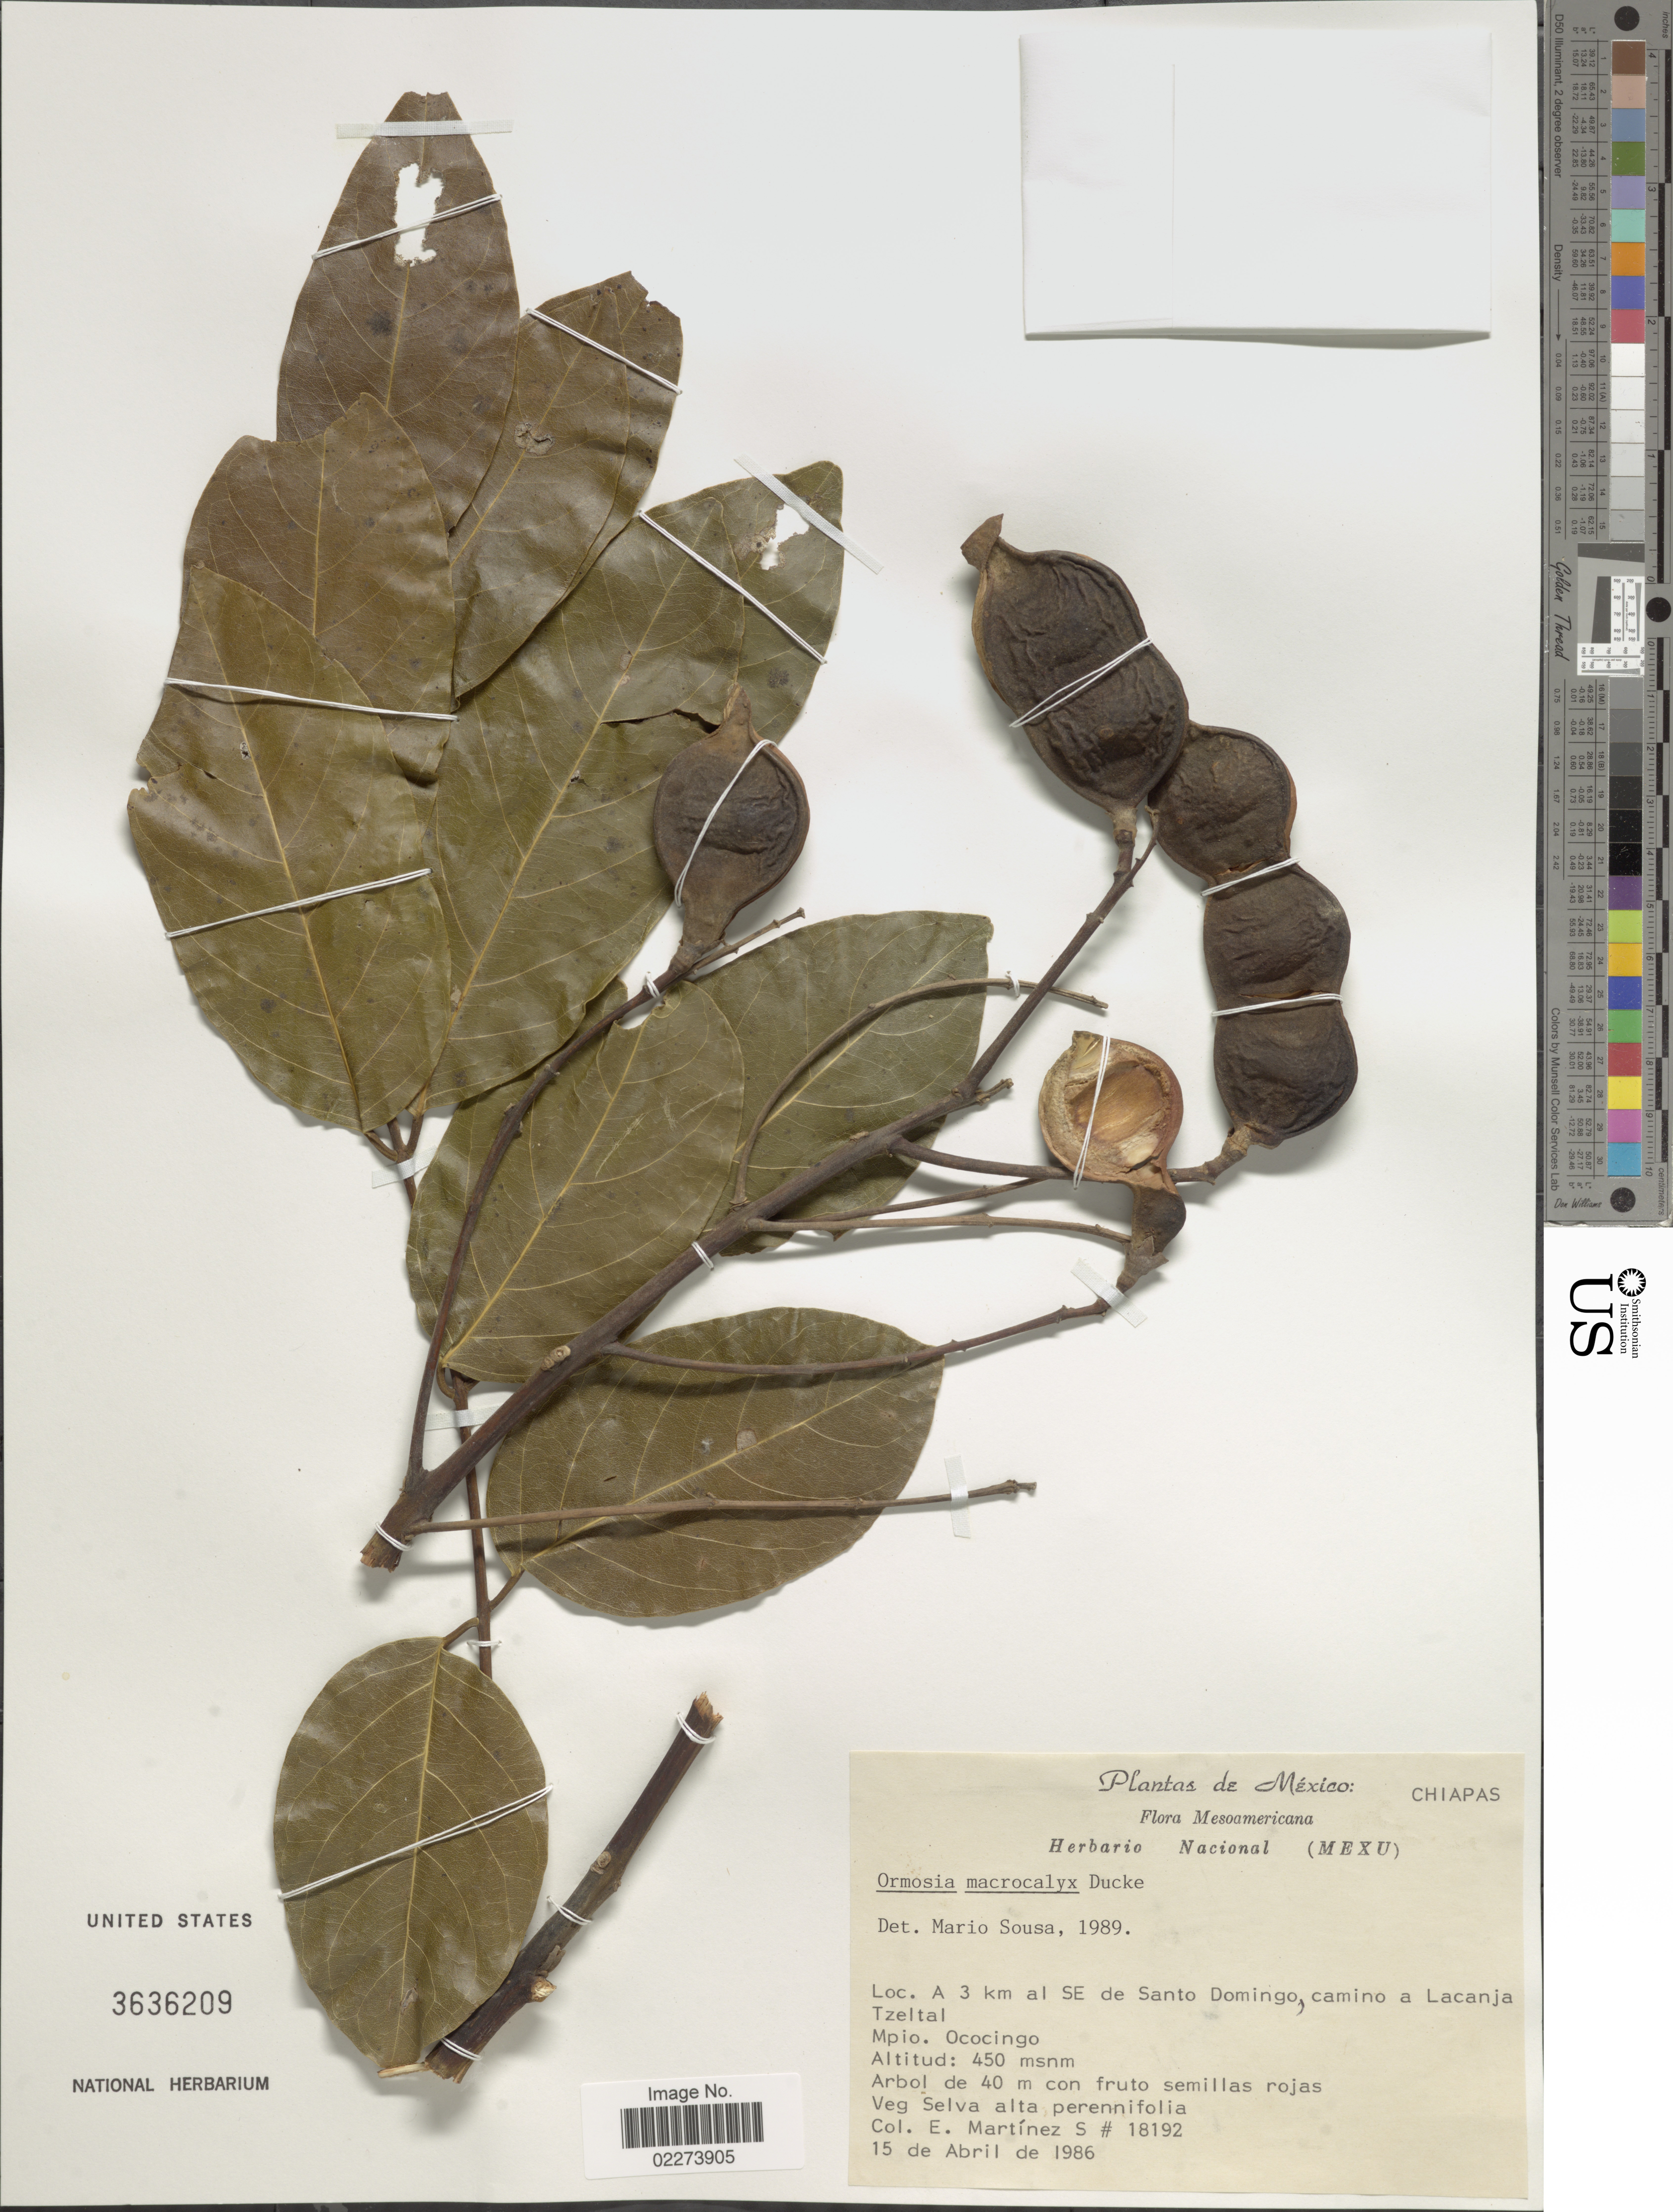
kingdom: Plantae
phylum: Tracheophyta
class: Magnoliopsida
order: Fabales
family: Fabaceae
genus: Ormosia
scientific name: Ormosia macrocalyx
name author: Ducke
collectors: E. M. Martínez S.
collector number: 18192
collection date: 1986-04-15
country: Mexico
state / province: Chiapas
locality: A 3 km al SE de Santo Domingo, camino a Lacanja Tzeltal, Mpio. Ococingo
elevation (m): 450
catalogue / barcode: US 3636209